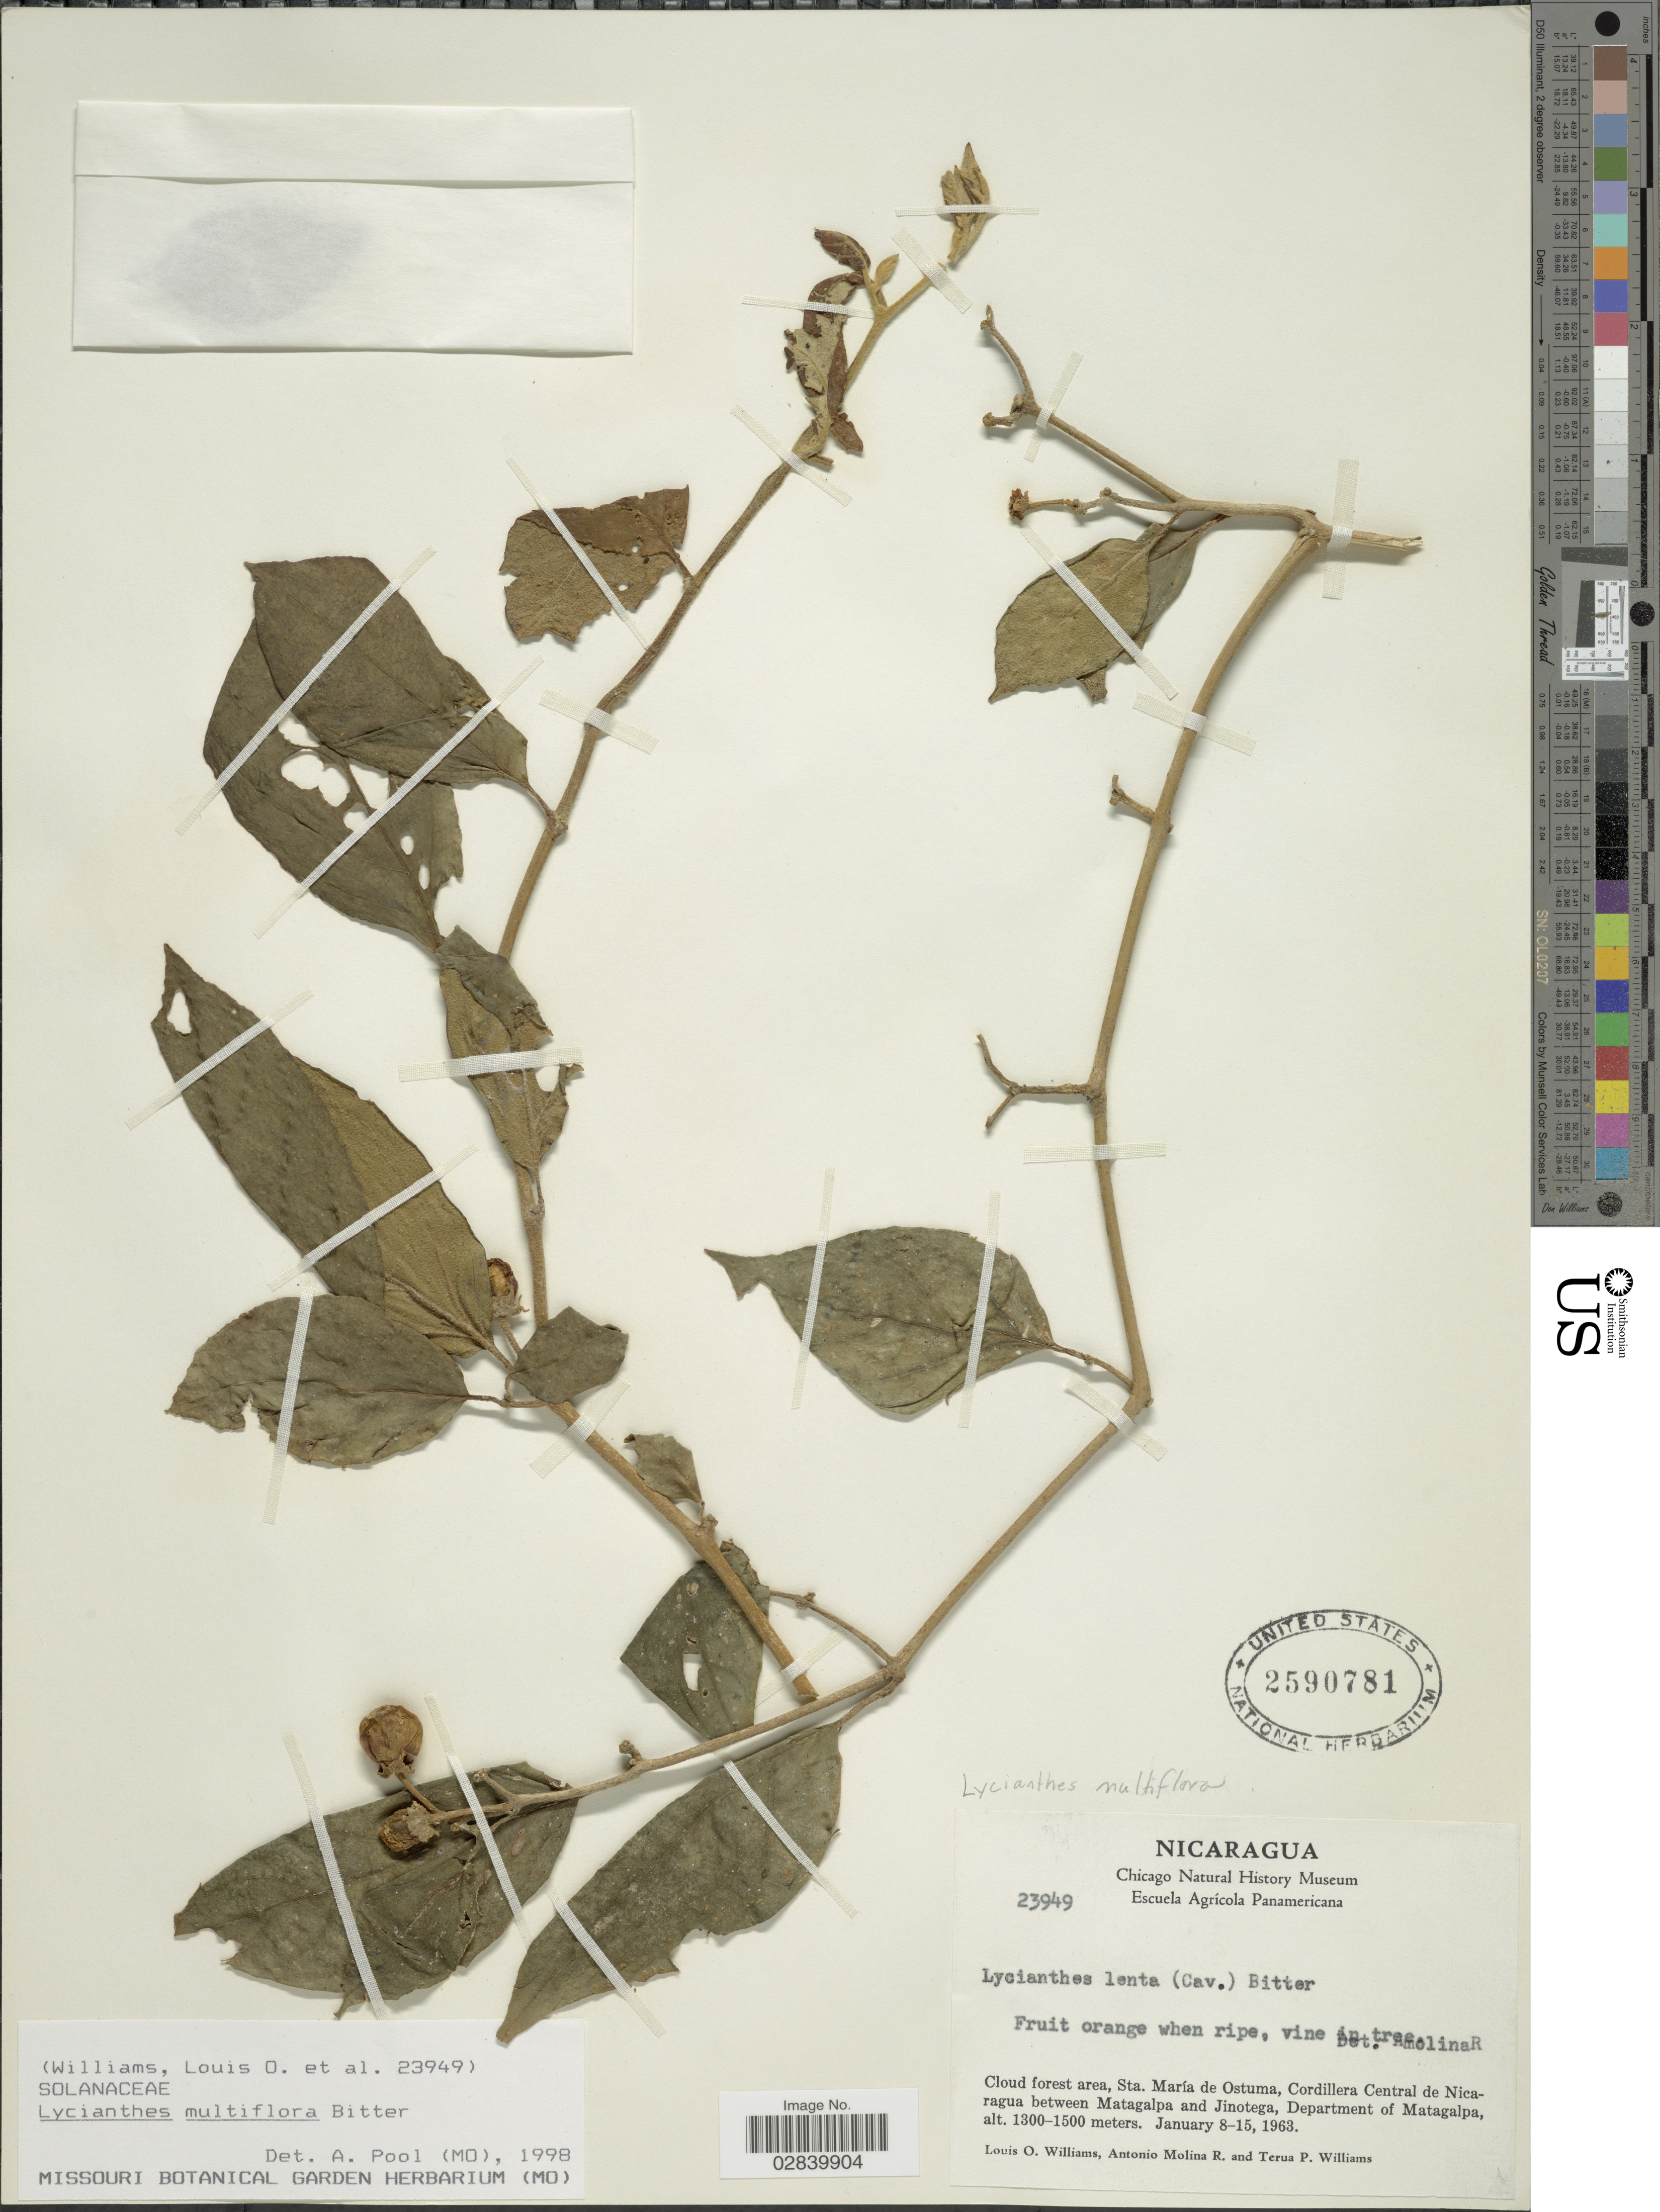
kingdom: Plantae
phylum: Tracheophyta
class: Magnoliopsida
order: Solanales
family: Solanaceae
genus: Lycianthes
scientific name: Lycianthes multiflora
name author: Bitter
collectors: L. O. Williams, A. Molina R. & T. Williams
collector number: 23949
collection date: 1963-01-08/1963-01-15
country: Nicaragua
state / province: Matagalpa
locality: Cloud forest area, Sta. María de Ostuma, Cordillera Central de Nicaragua between Matagalpa and Jinotega, Department of Matagalpa.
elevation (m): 1300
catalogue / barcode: US 2590781